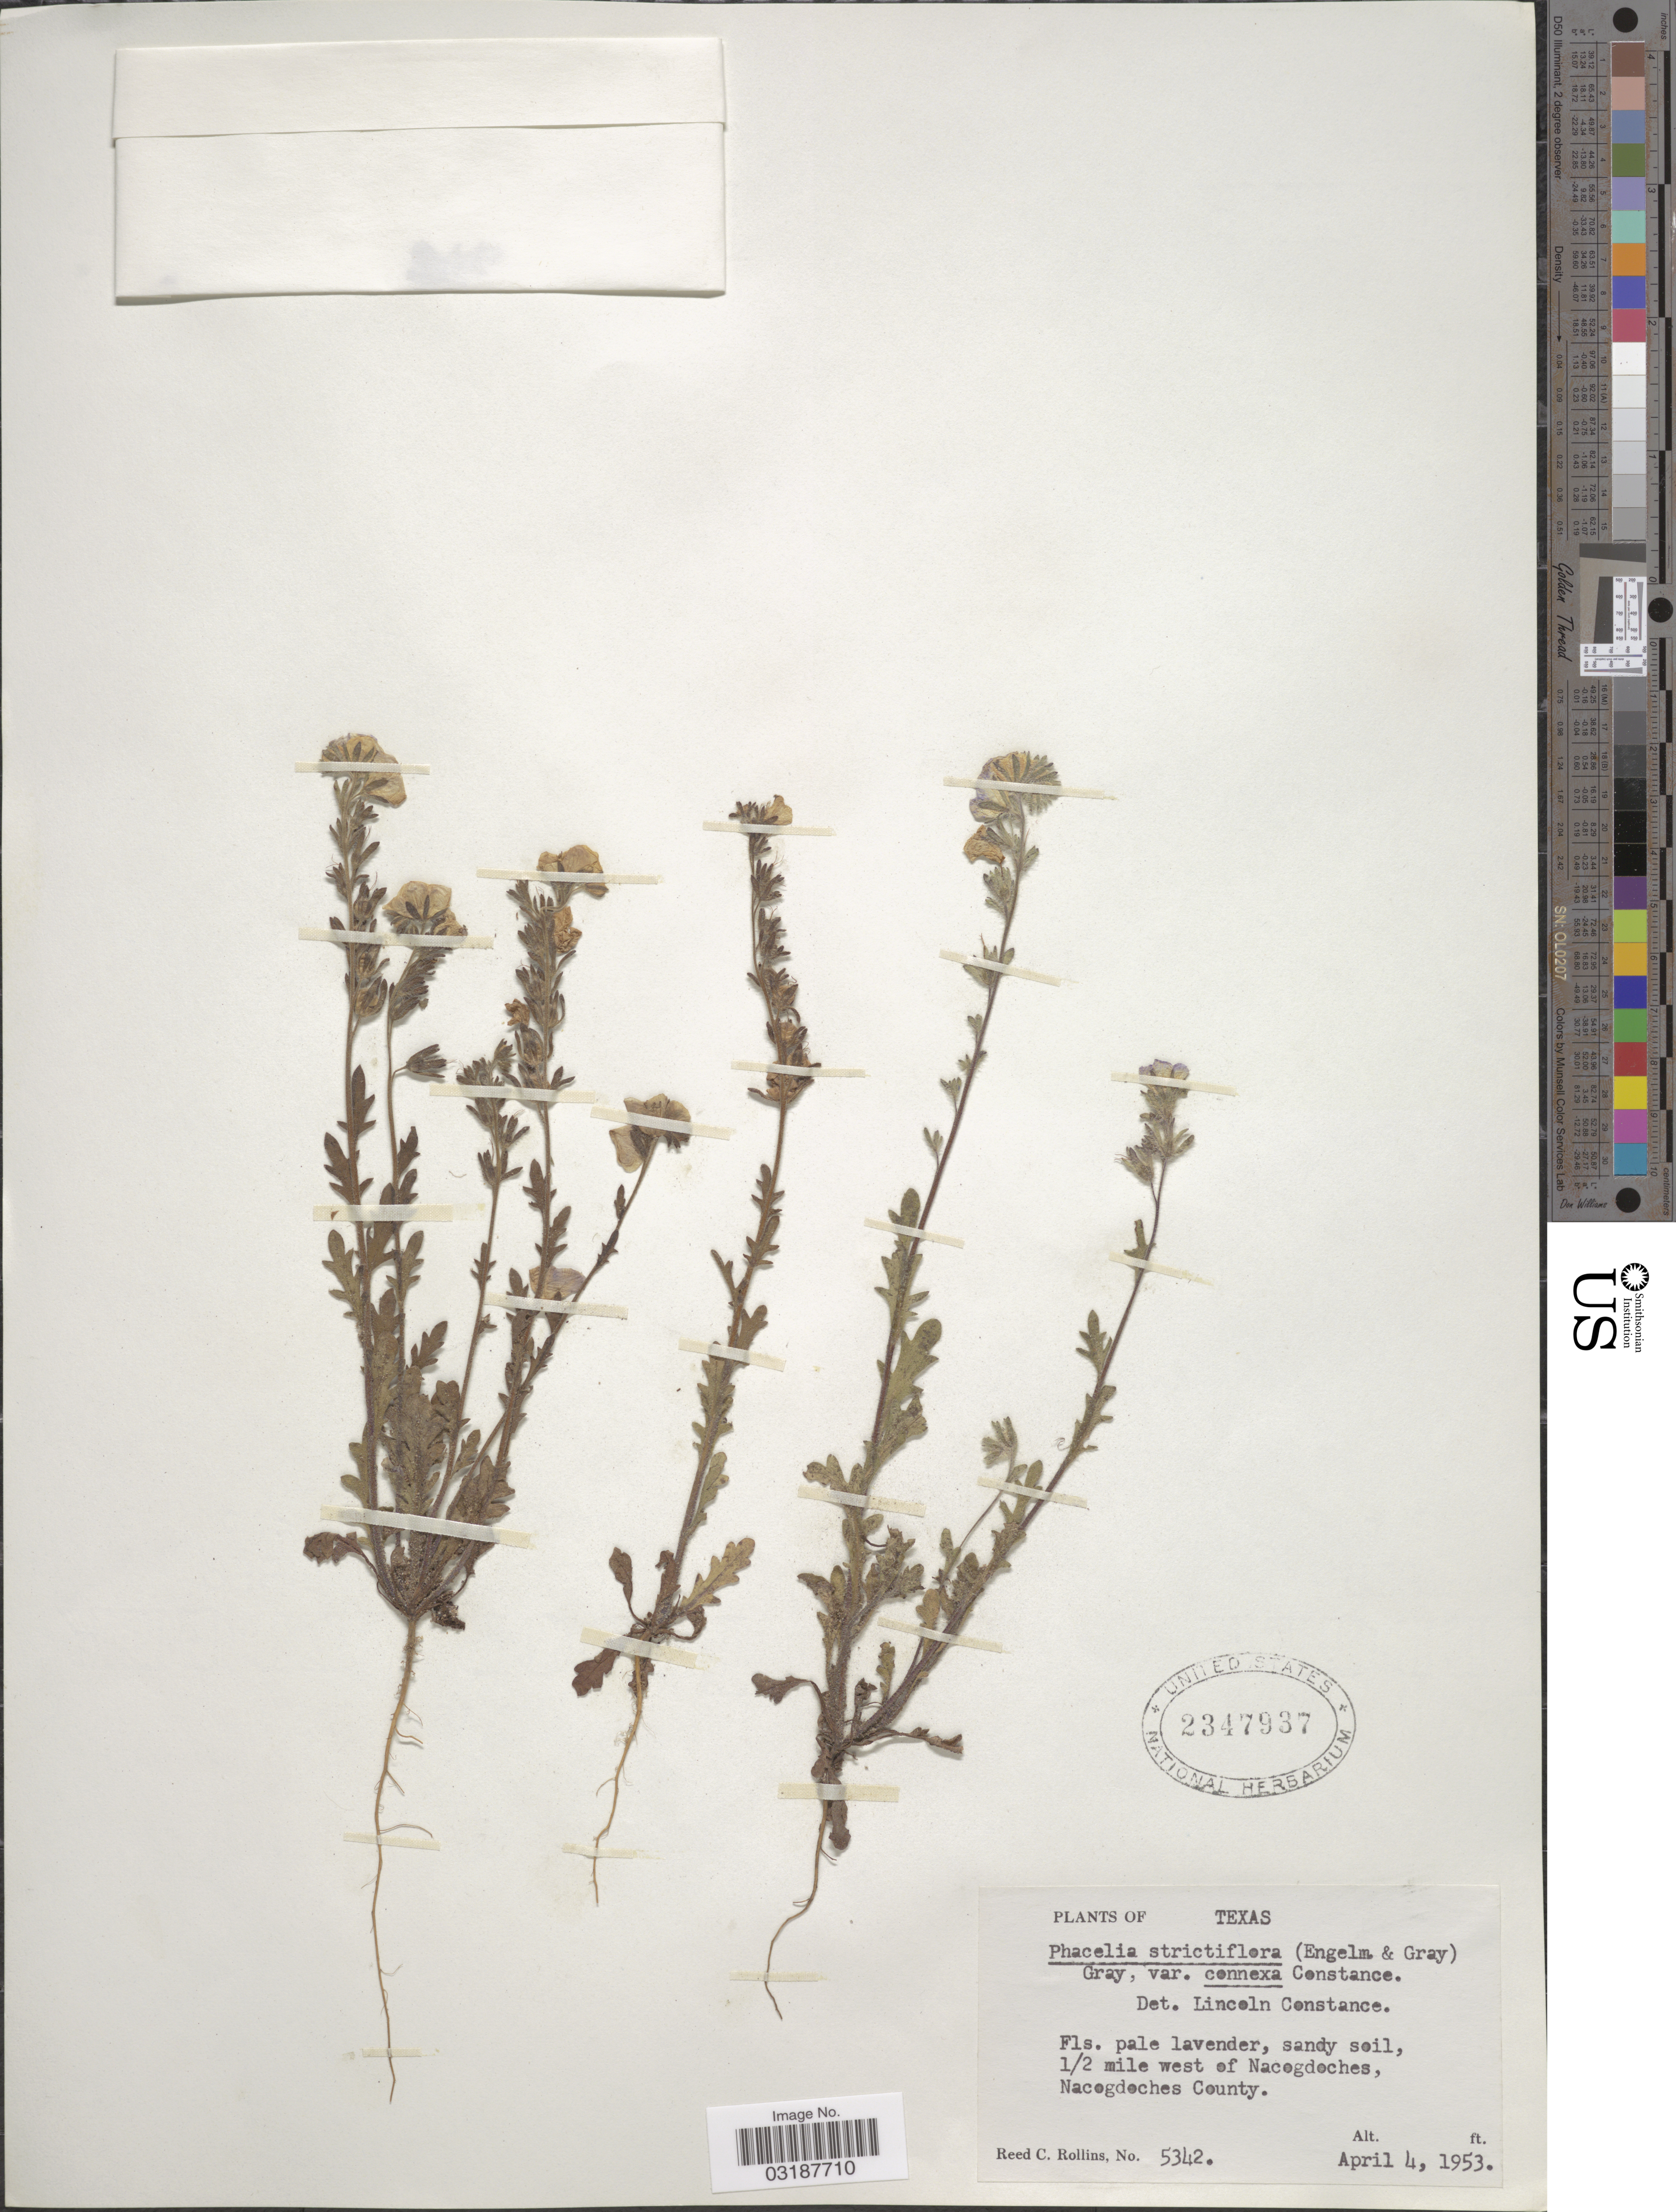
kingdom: Plantae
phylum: Tracheophyta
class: Magnoliopsida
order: Boraginales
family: Hydrophyllaceae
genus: Phacelia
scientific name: Phacelia strictiflora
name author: (Engelm. & A. Gray) A. Gray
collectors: R. C. Rollins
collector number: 5342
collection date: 1953-04-04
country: United States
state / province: Texas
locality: ½ miles west of Nacogdoches, Nacogdoches County.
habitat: sandy soil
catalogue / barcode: US 2347937